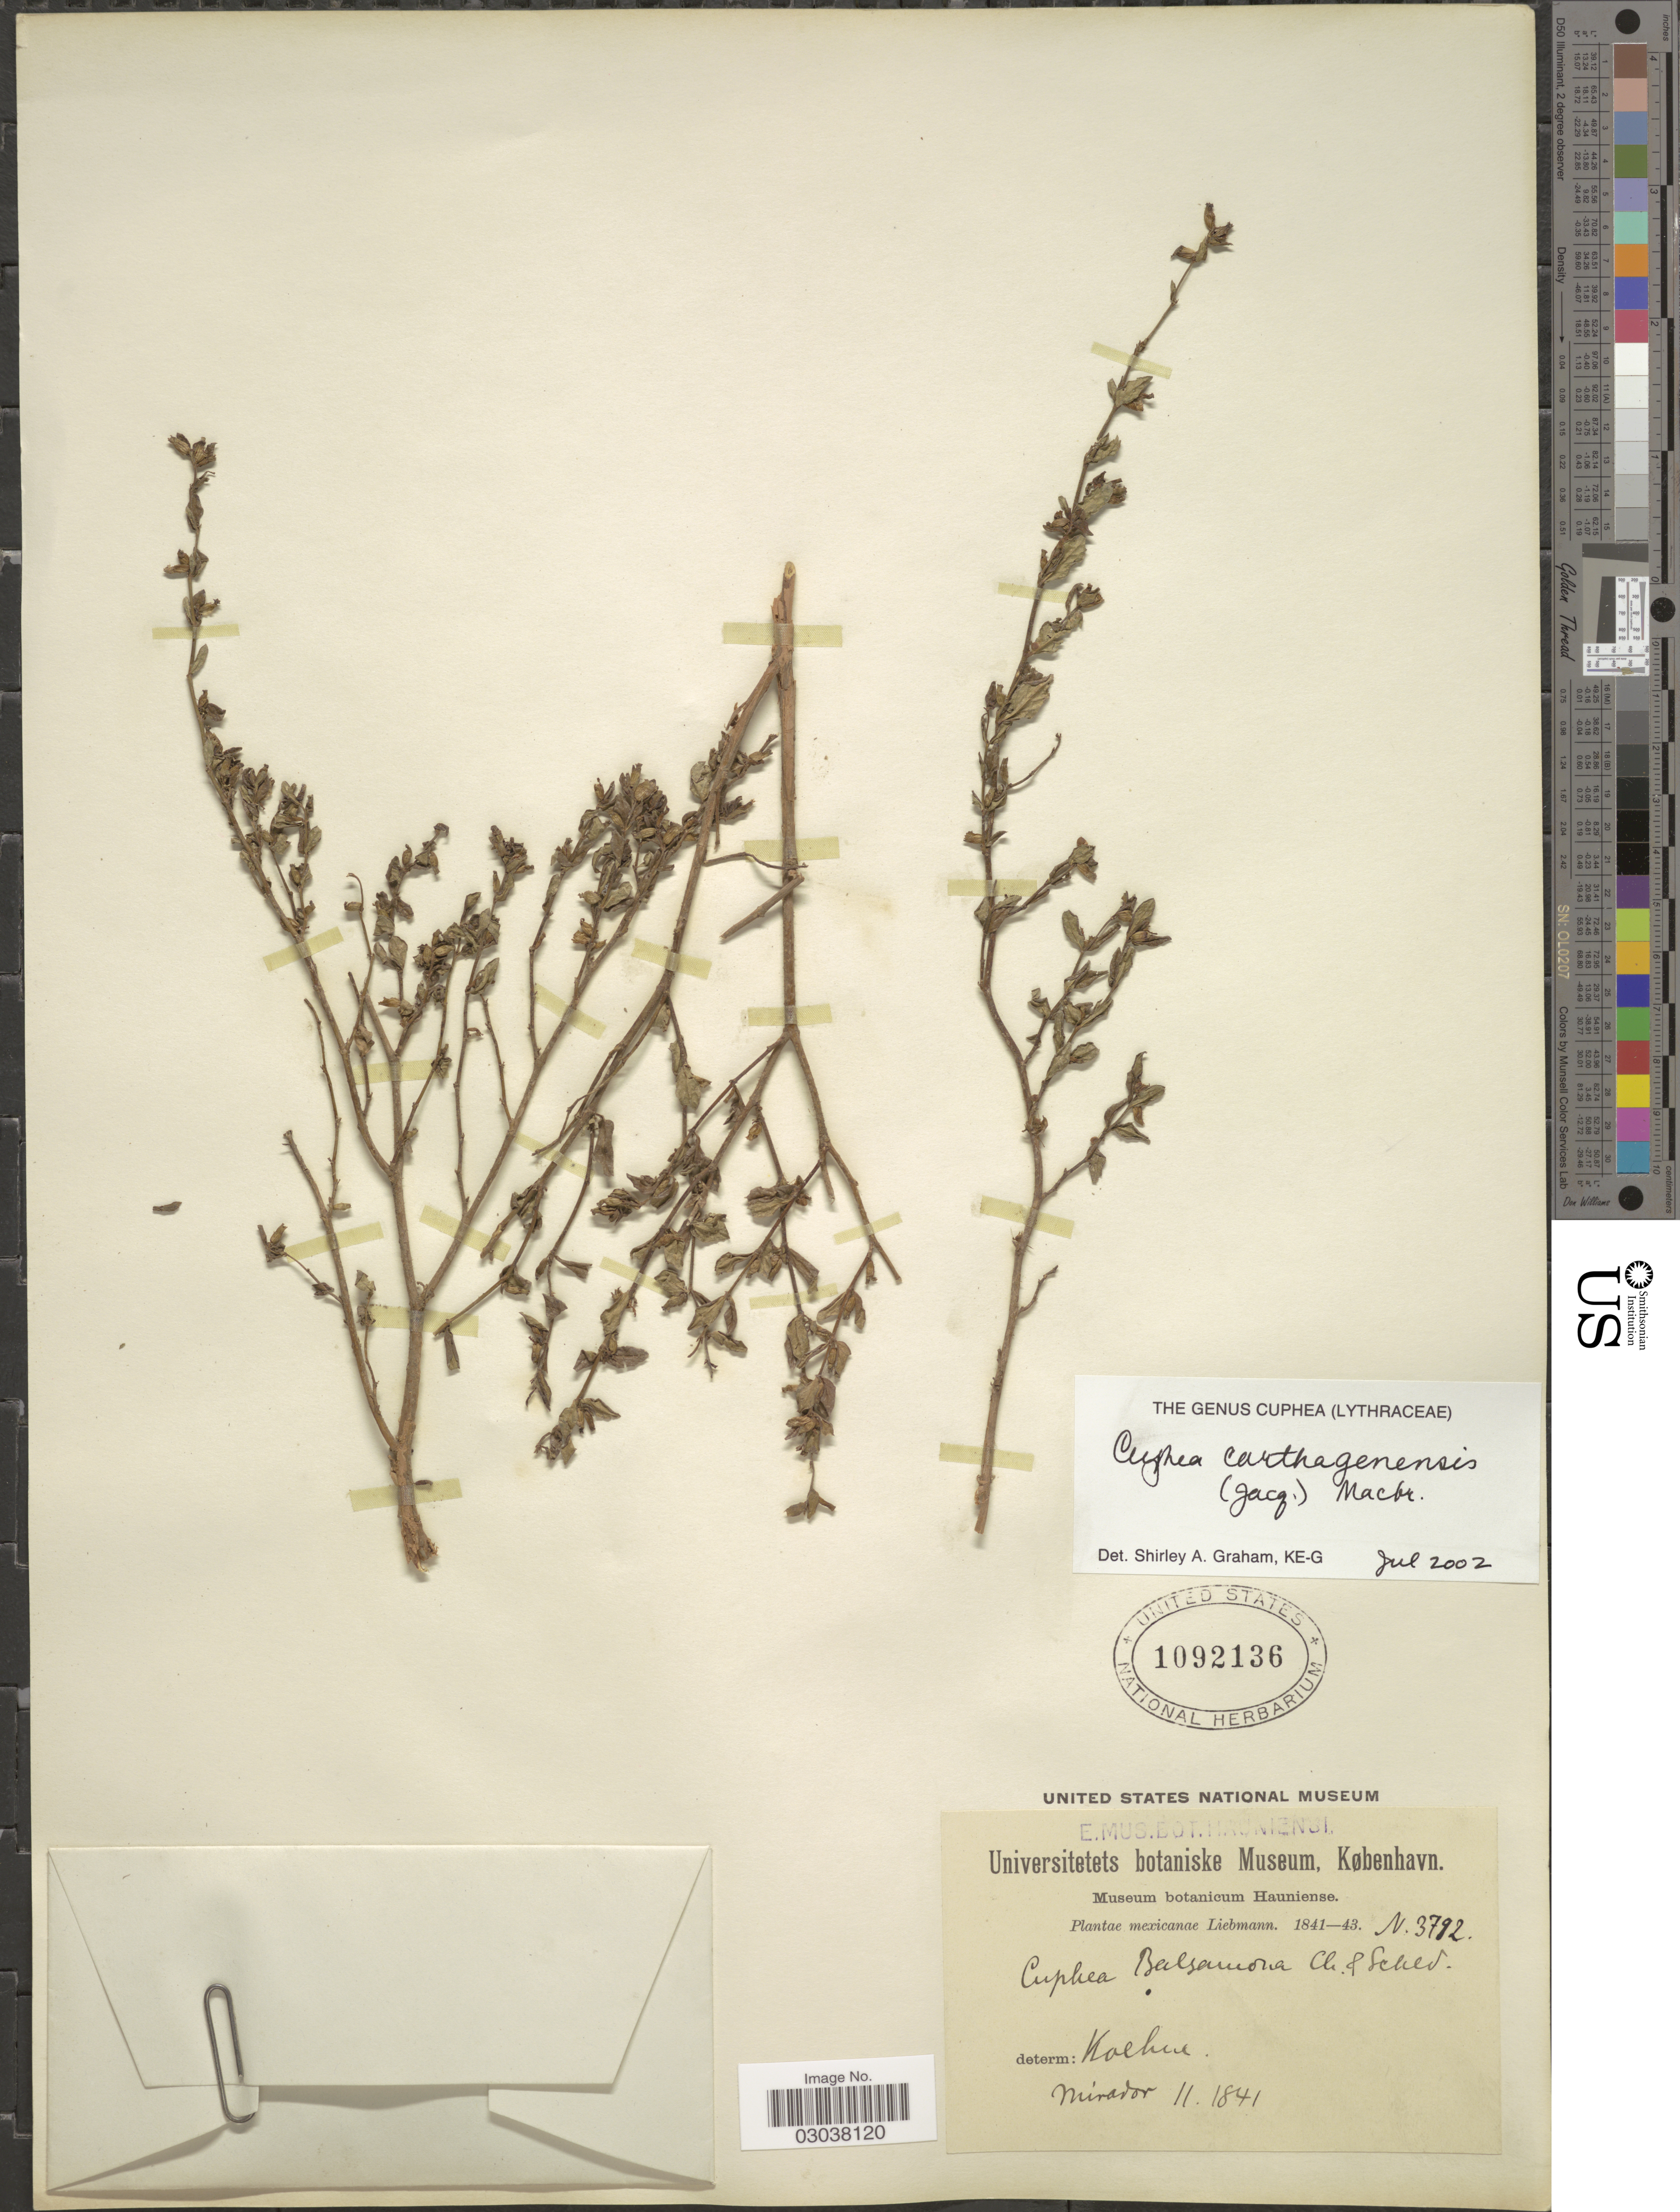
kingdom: Plantae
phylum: Tracheophyta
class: Magnoliopsida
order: Myrtales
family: Lythraceae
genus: Cuphea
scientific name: Cuphea carthagenensis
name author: (Jacq.) J.F. Macbr.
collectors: Liebmann, --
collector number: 3792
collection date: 1841-11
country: Mexico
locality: Mirador.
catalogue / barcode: US 1092136